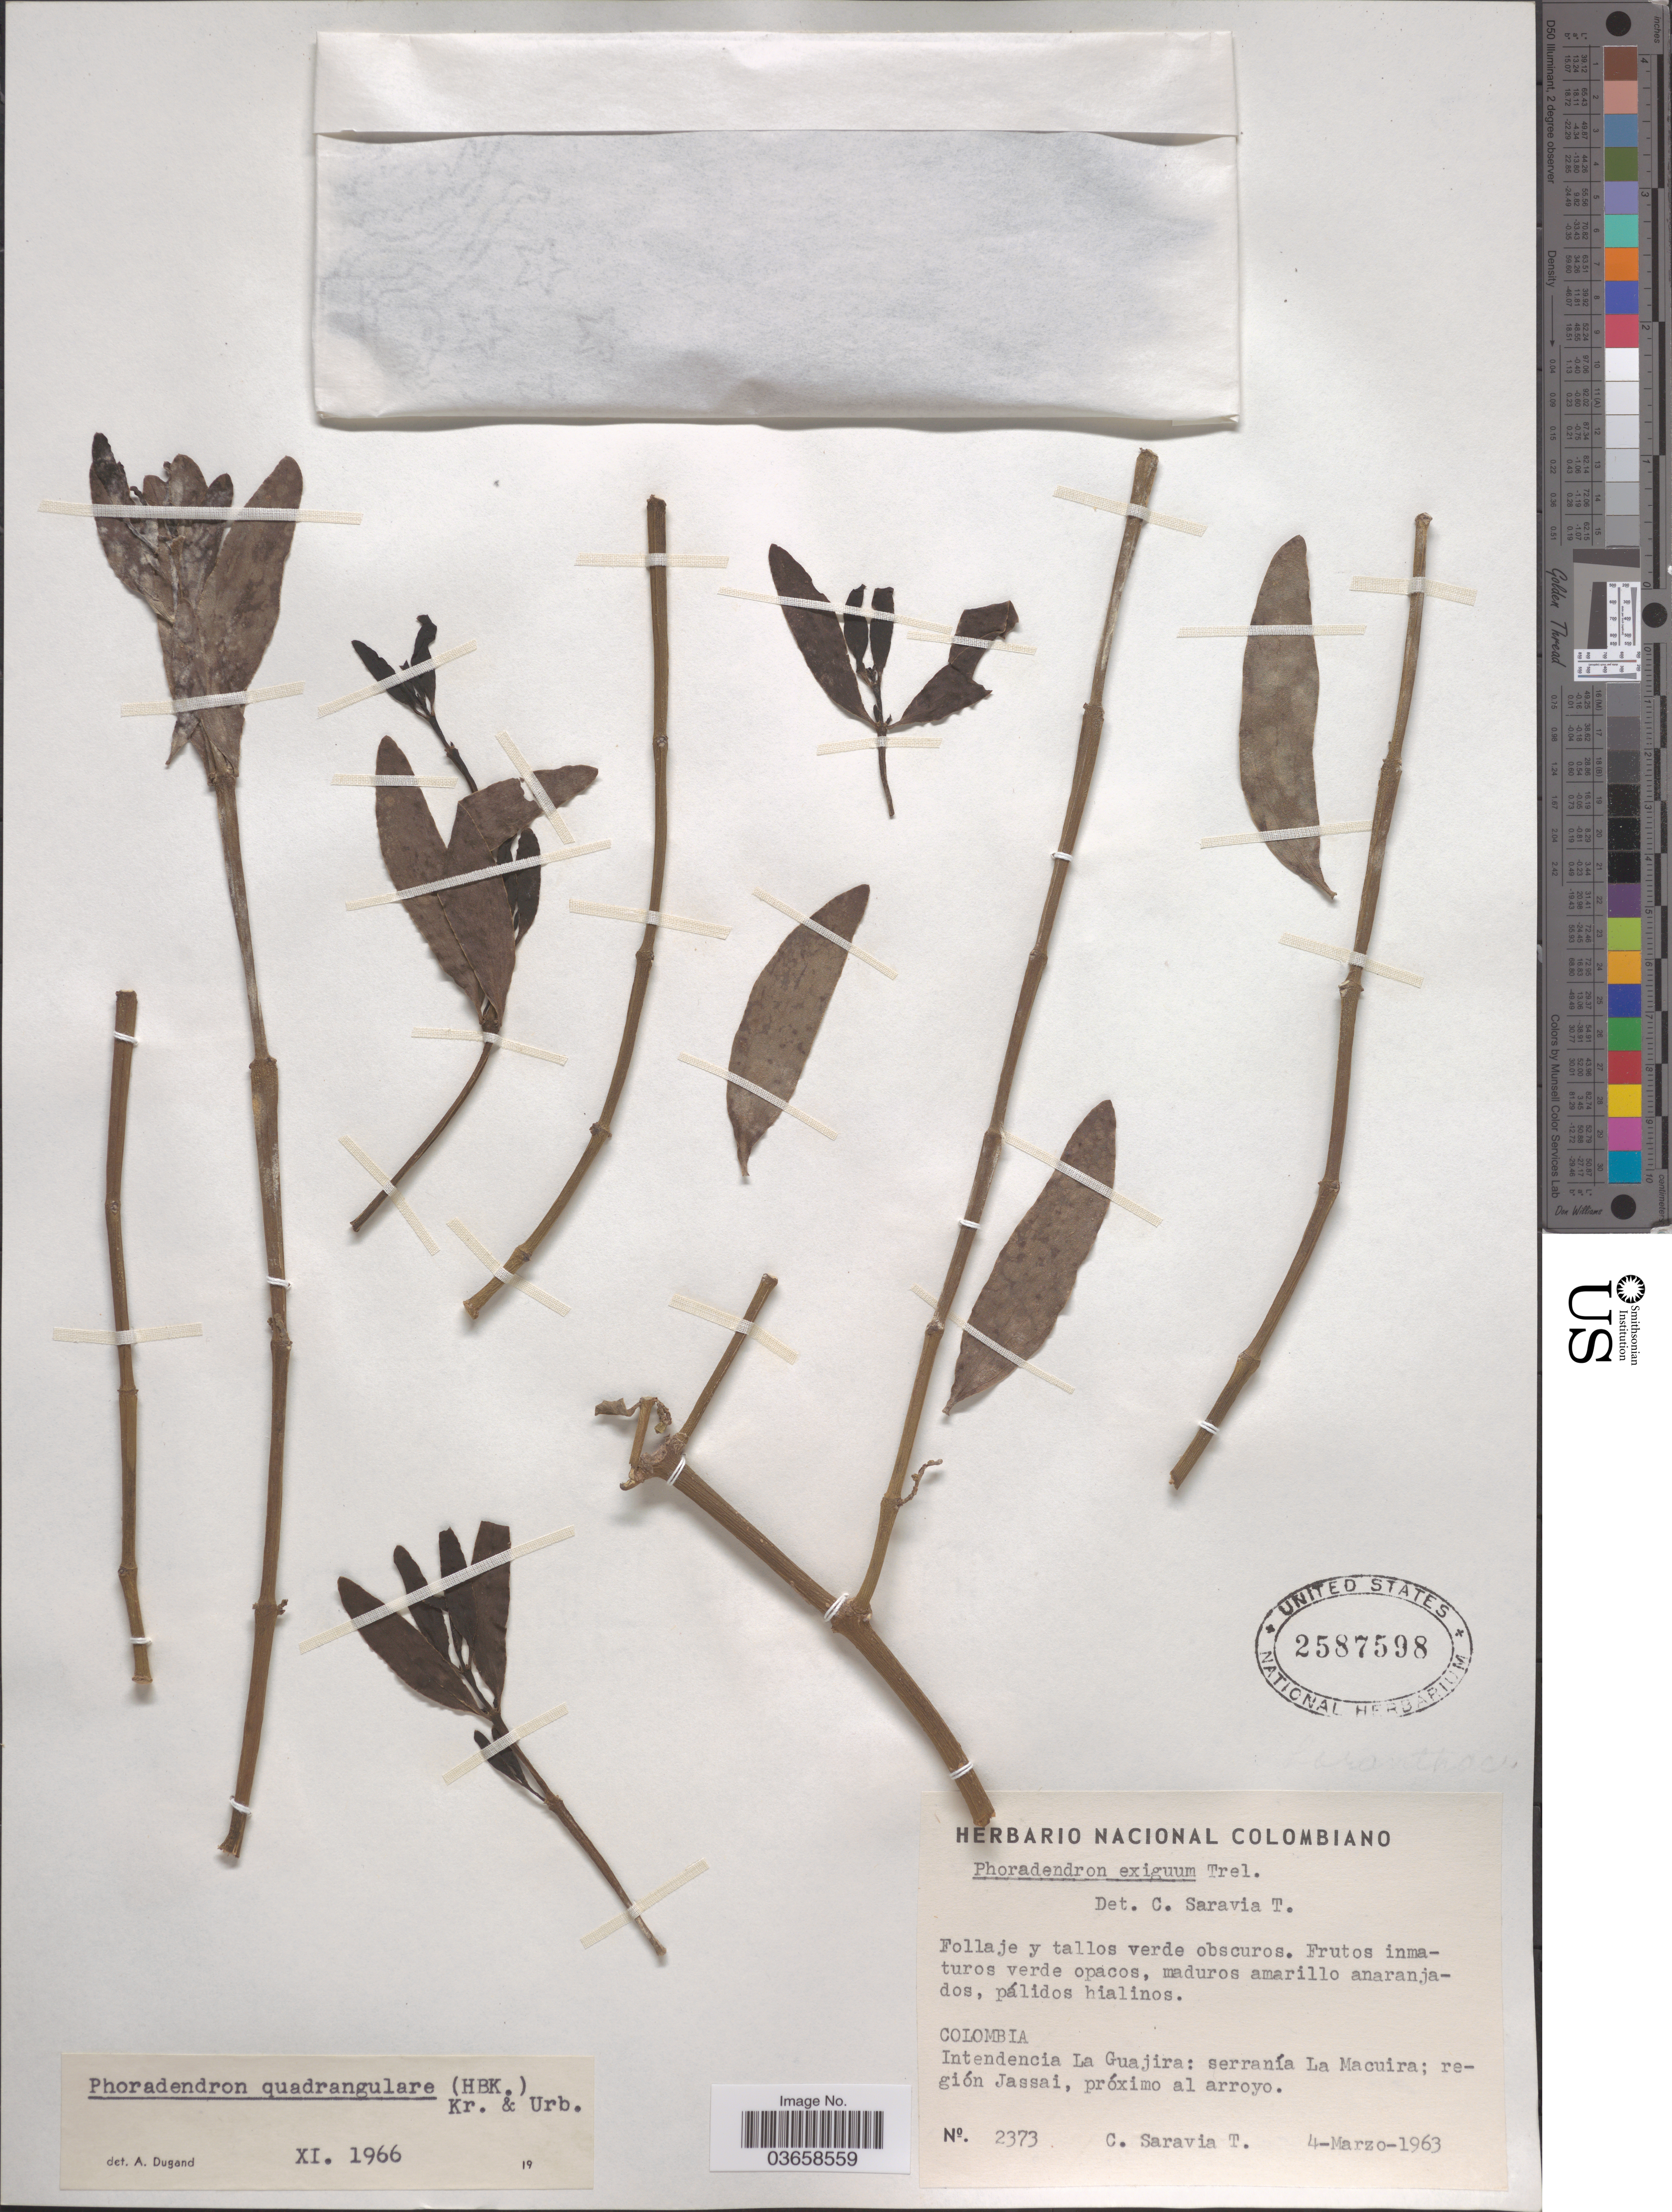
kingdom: Plantae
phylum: Tracheophyta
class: Magnoliopsida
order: Santalales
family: Viscaceae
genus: Phoradendron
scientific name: Phoradendron quadrangulare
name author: (Kunth) Griseb.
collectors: C. Saravia T.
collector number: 2373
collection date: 1963-03-04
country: Colombia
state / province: La Guajira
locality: Intendencia La Guajira: serranía La Macuira; región Jassai, próximo al arroyo.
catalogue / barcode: US 2587598